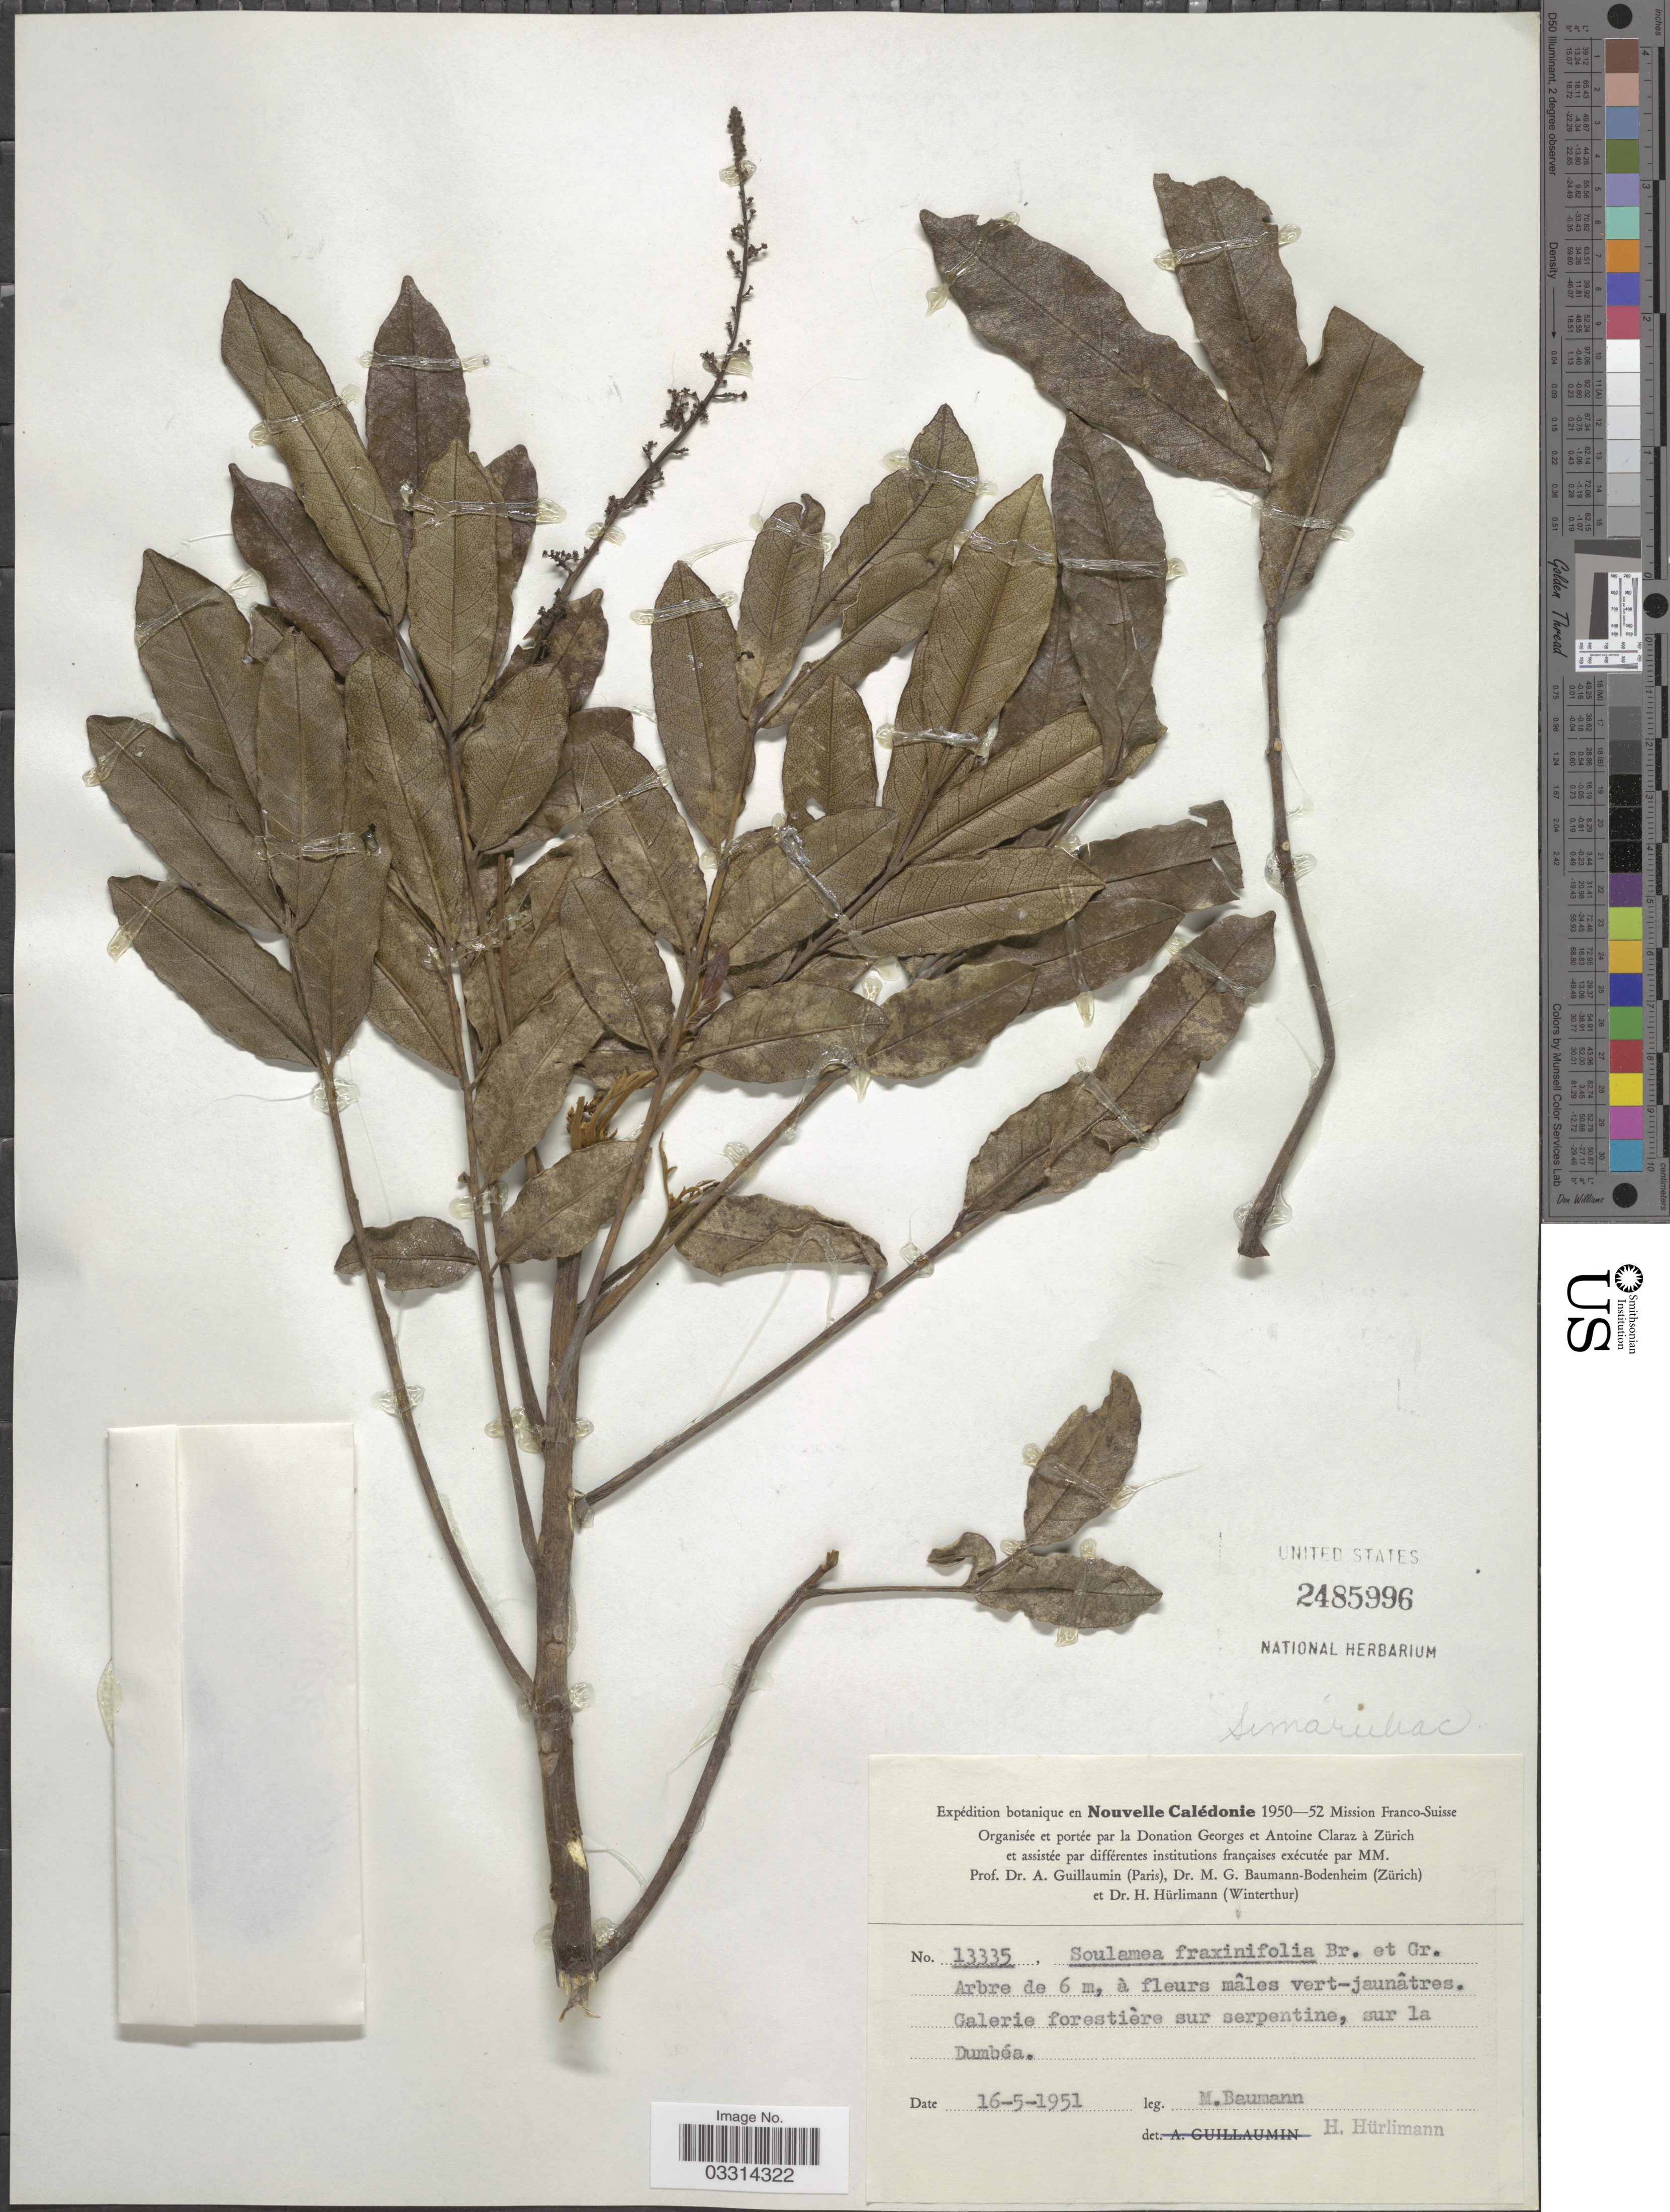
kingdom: Plantae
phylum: Tracheophyta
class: Magnoliopsida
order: Sapindales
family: Simaroubaceae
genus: Soulamea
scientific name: Soulamea fraxinifolia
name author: Brongn. & Gris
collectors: M. Baumann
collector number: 13335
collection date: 1951-05-16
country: New Caledonia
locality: Galerie forestière sur serpentine, sur la Dumbéa.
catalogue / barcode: US 2485996